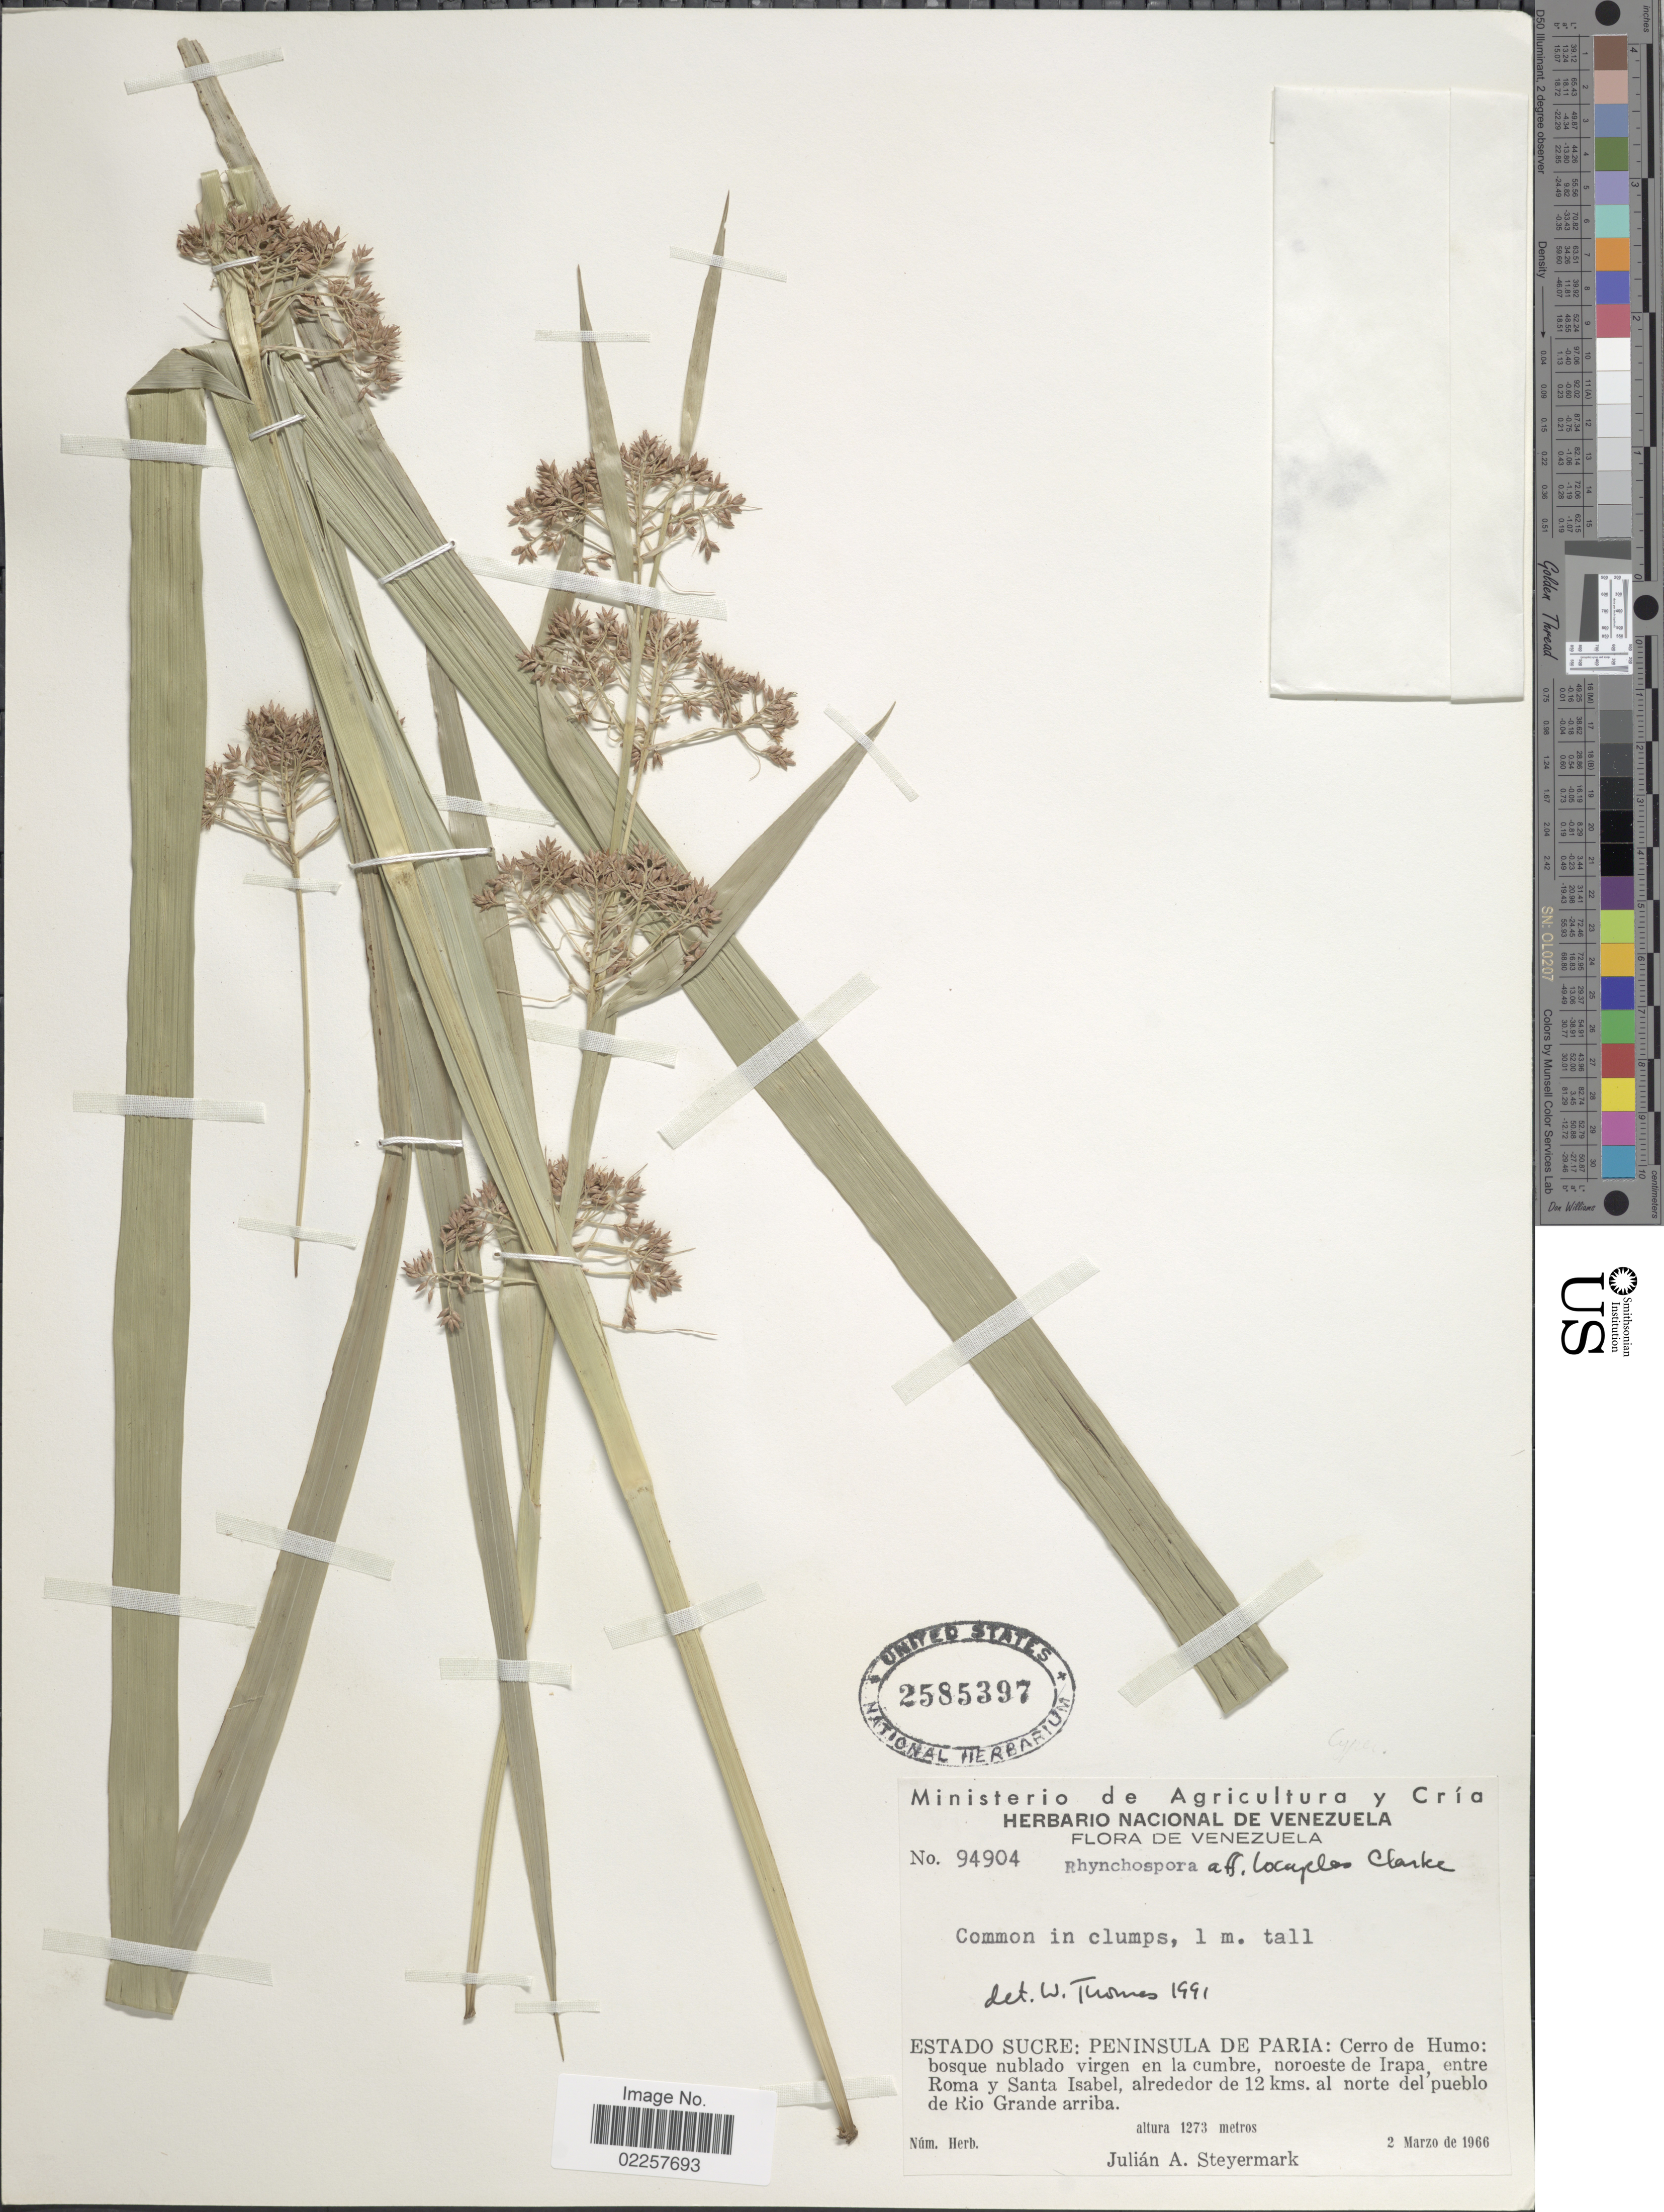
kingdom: Plantae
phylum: Tracheophyta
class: Liliopsida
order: Poales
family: Cyperaceae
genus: Rhynchospora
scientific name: Rhynchospora sp.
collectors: J. Steyermark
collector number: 94904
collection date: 1966-03-02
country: Venezuela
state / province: Sucre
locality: Peninsula de Paria: Cerro de Humo: bosque nublado virgen en la cumbre, noroeste de Irapa, entre Roma y Santa Isabel, alrededor de 12 kms. al norte del pueblo de Rio Grande arriba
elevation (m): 1273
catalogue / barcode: US 2585397